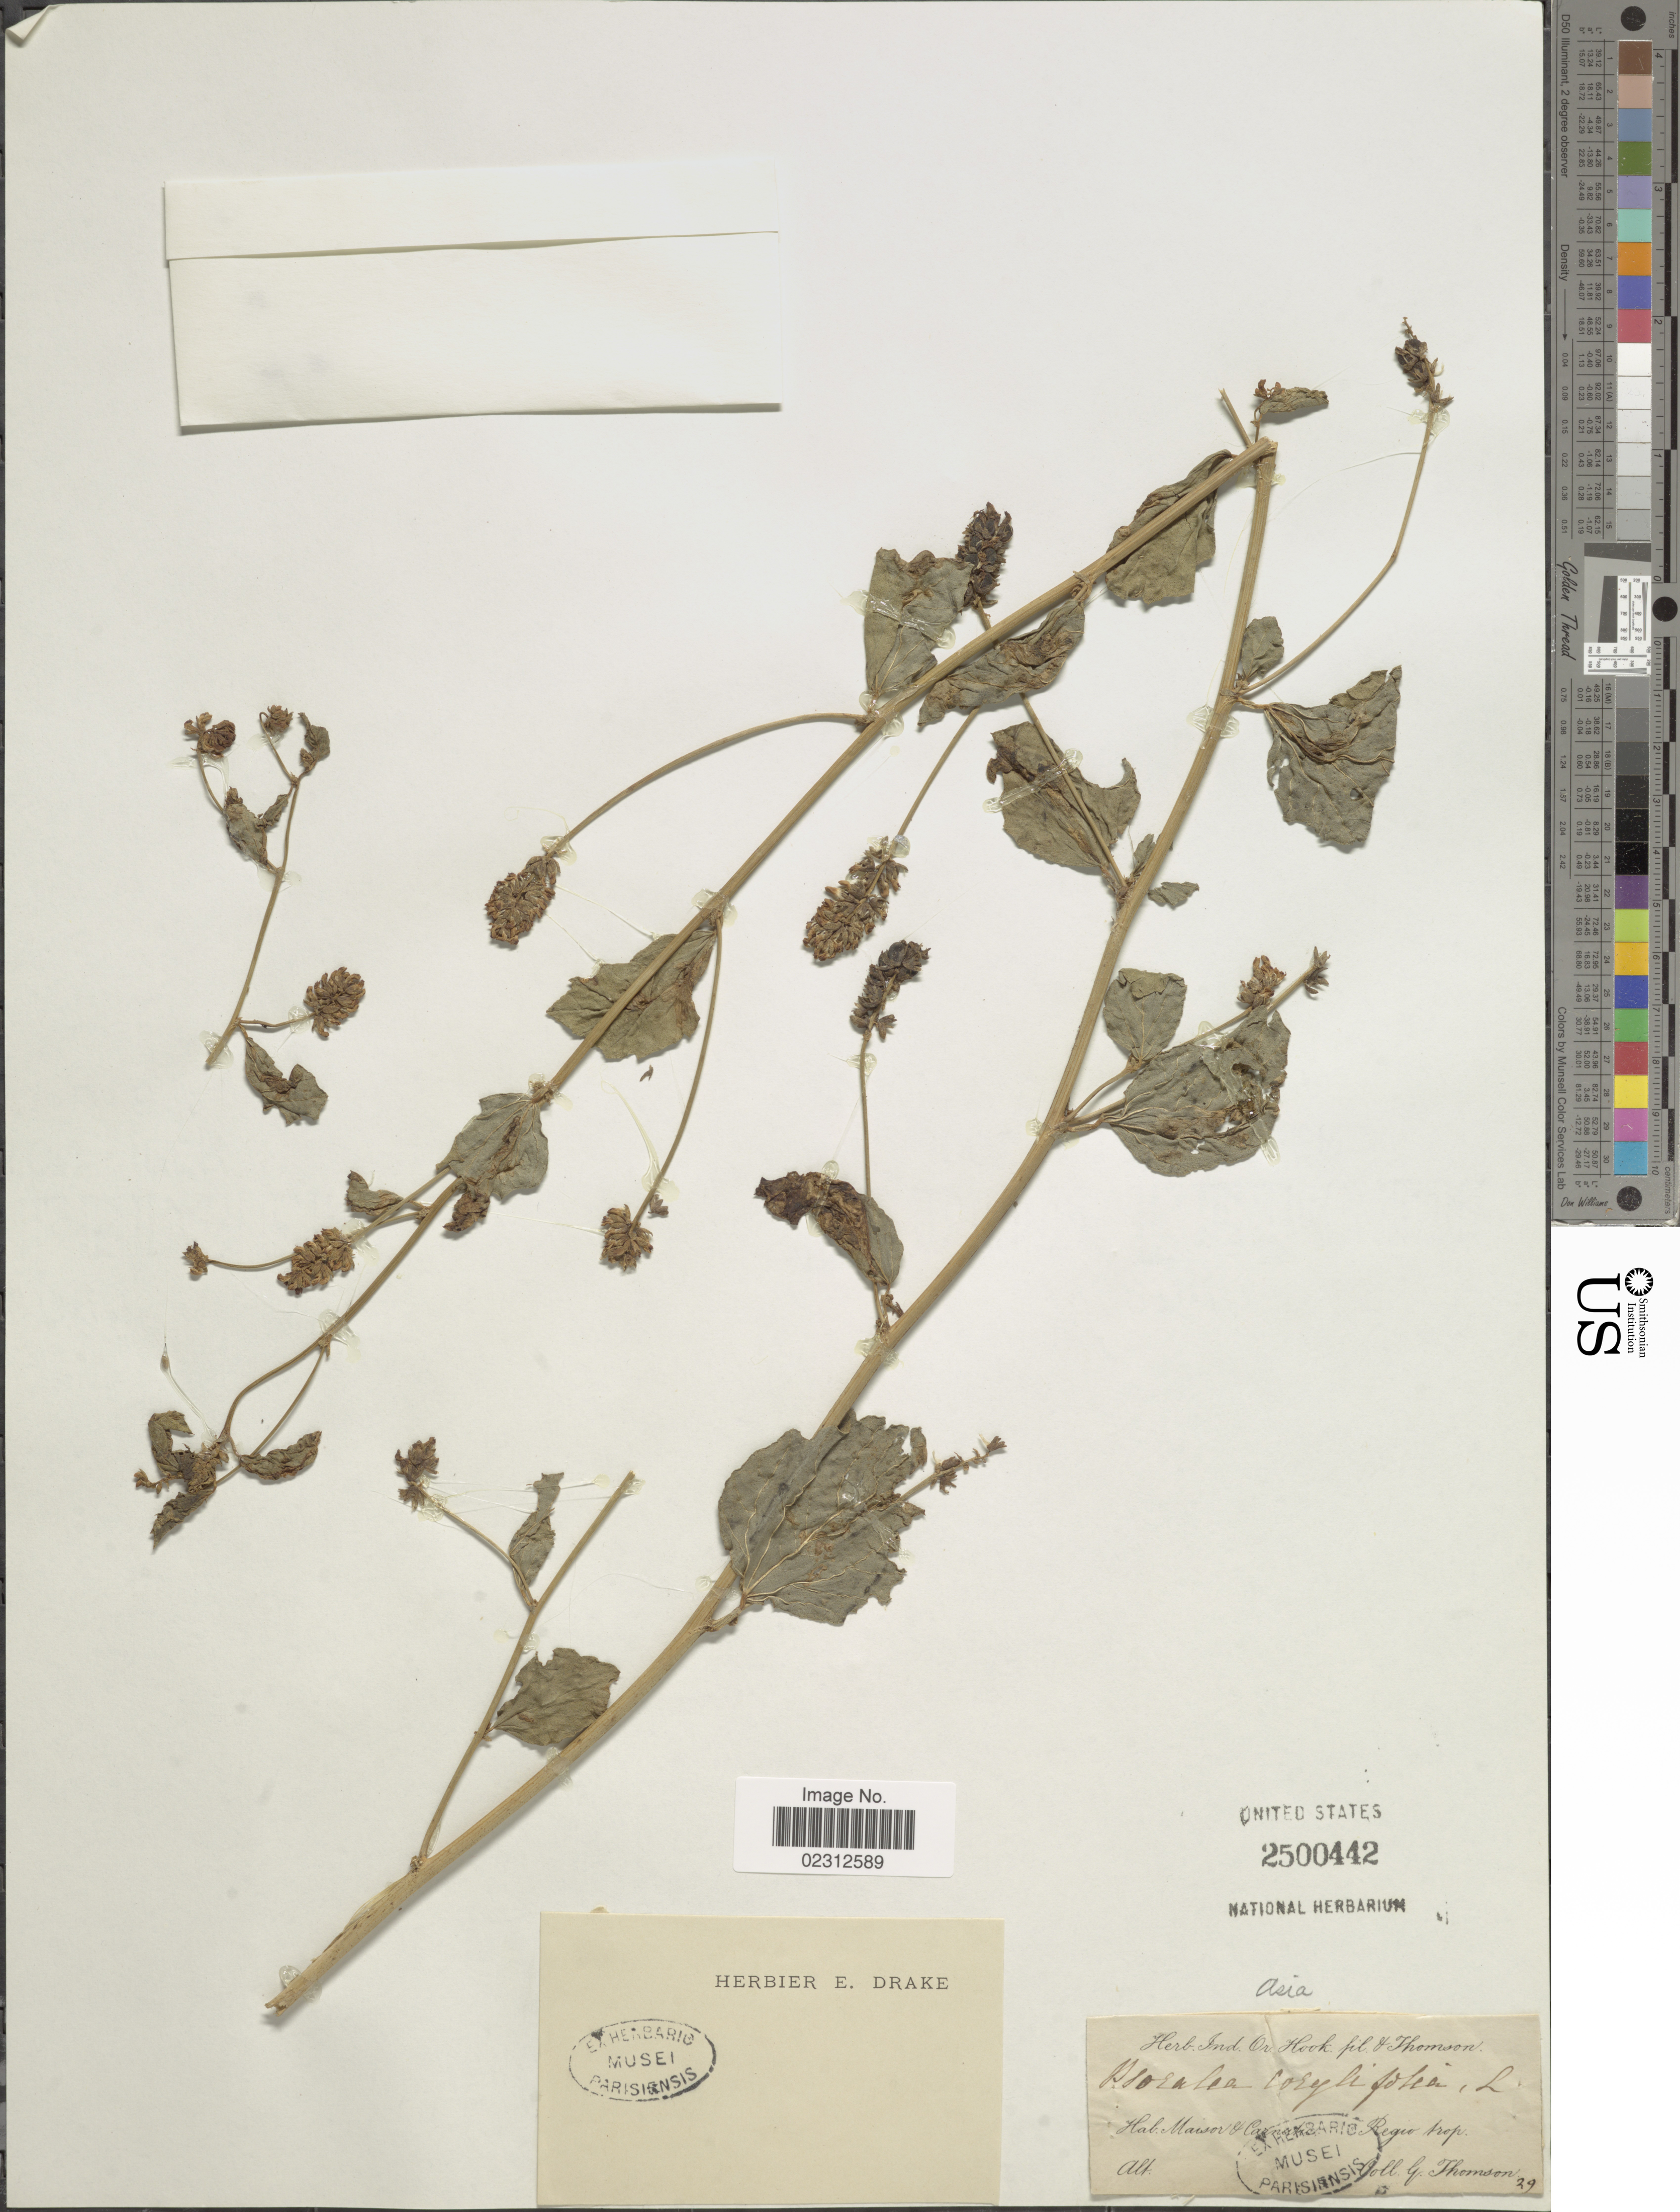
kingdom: Plantae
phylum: Tracheophyta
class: Magnoliopsida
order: Fabales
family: Fabaceae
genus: Cullen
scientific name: Cullen corylifolium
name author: Medik.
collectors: G. Thomson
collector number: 29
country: India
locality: Maisor & Carnatic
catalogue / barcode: US 2500442